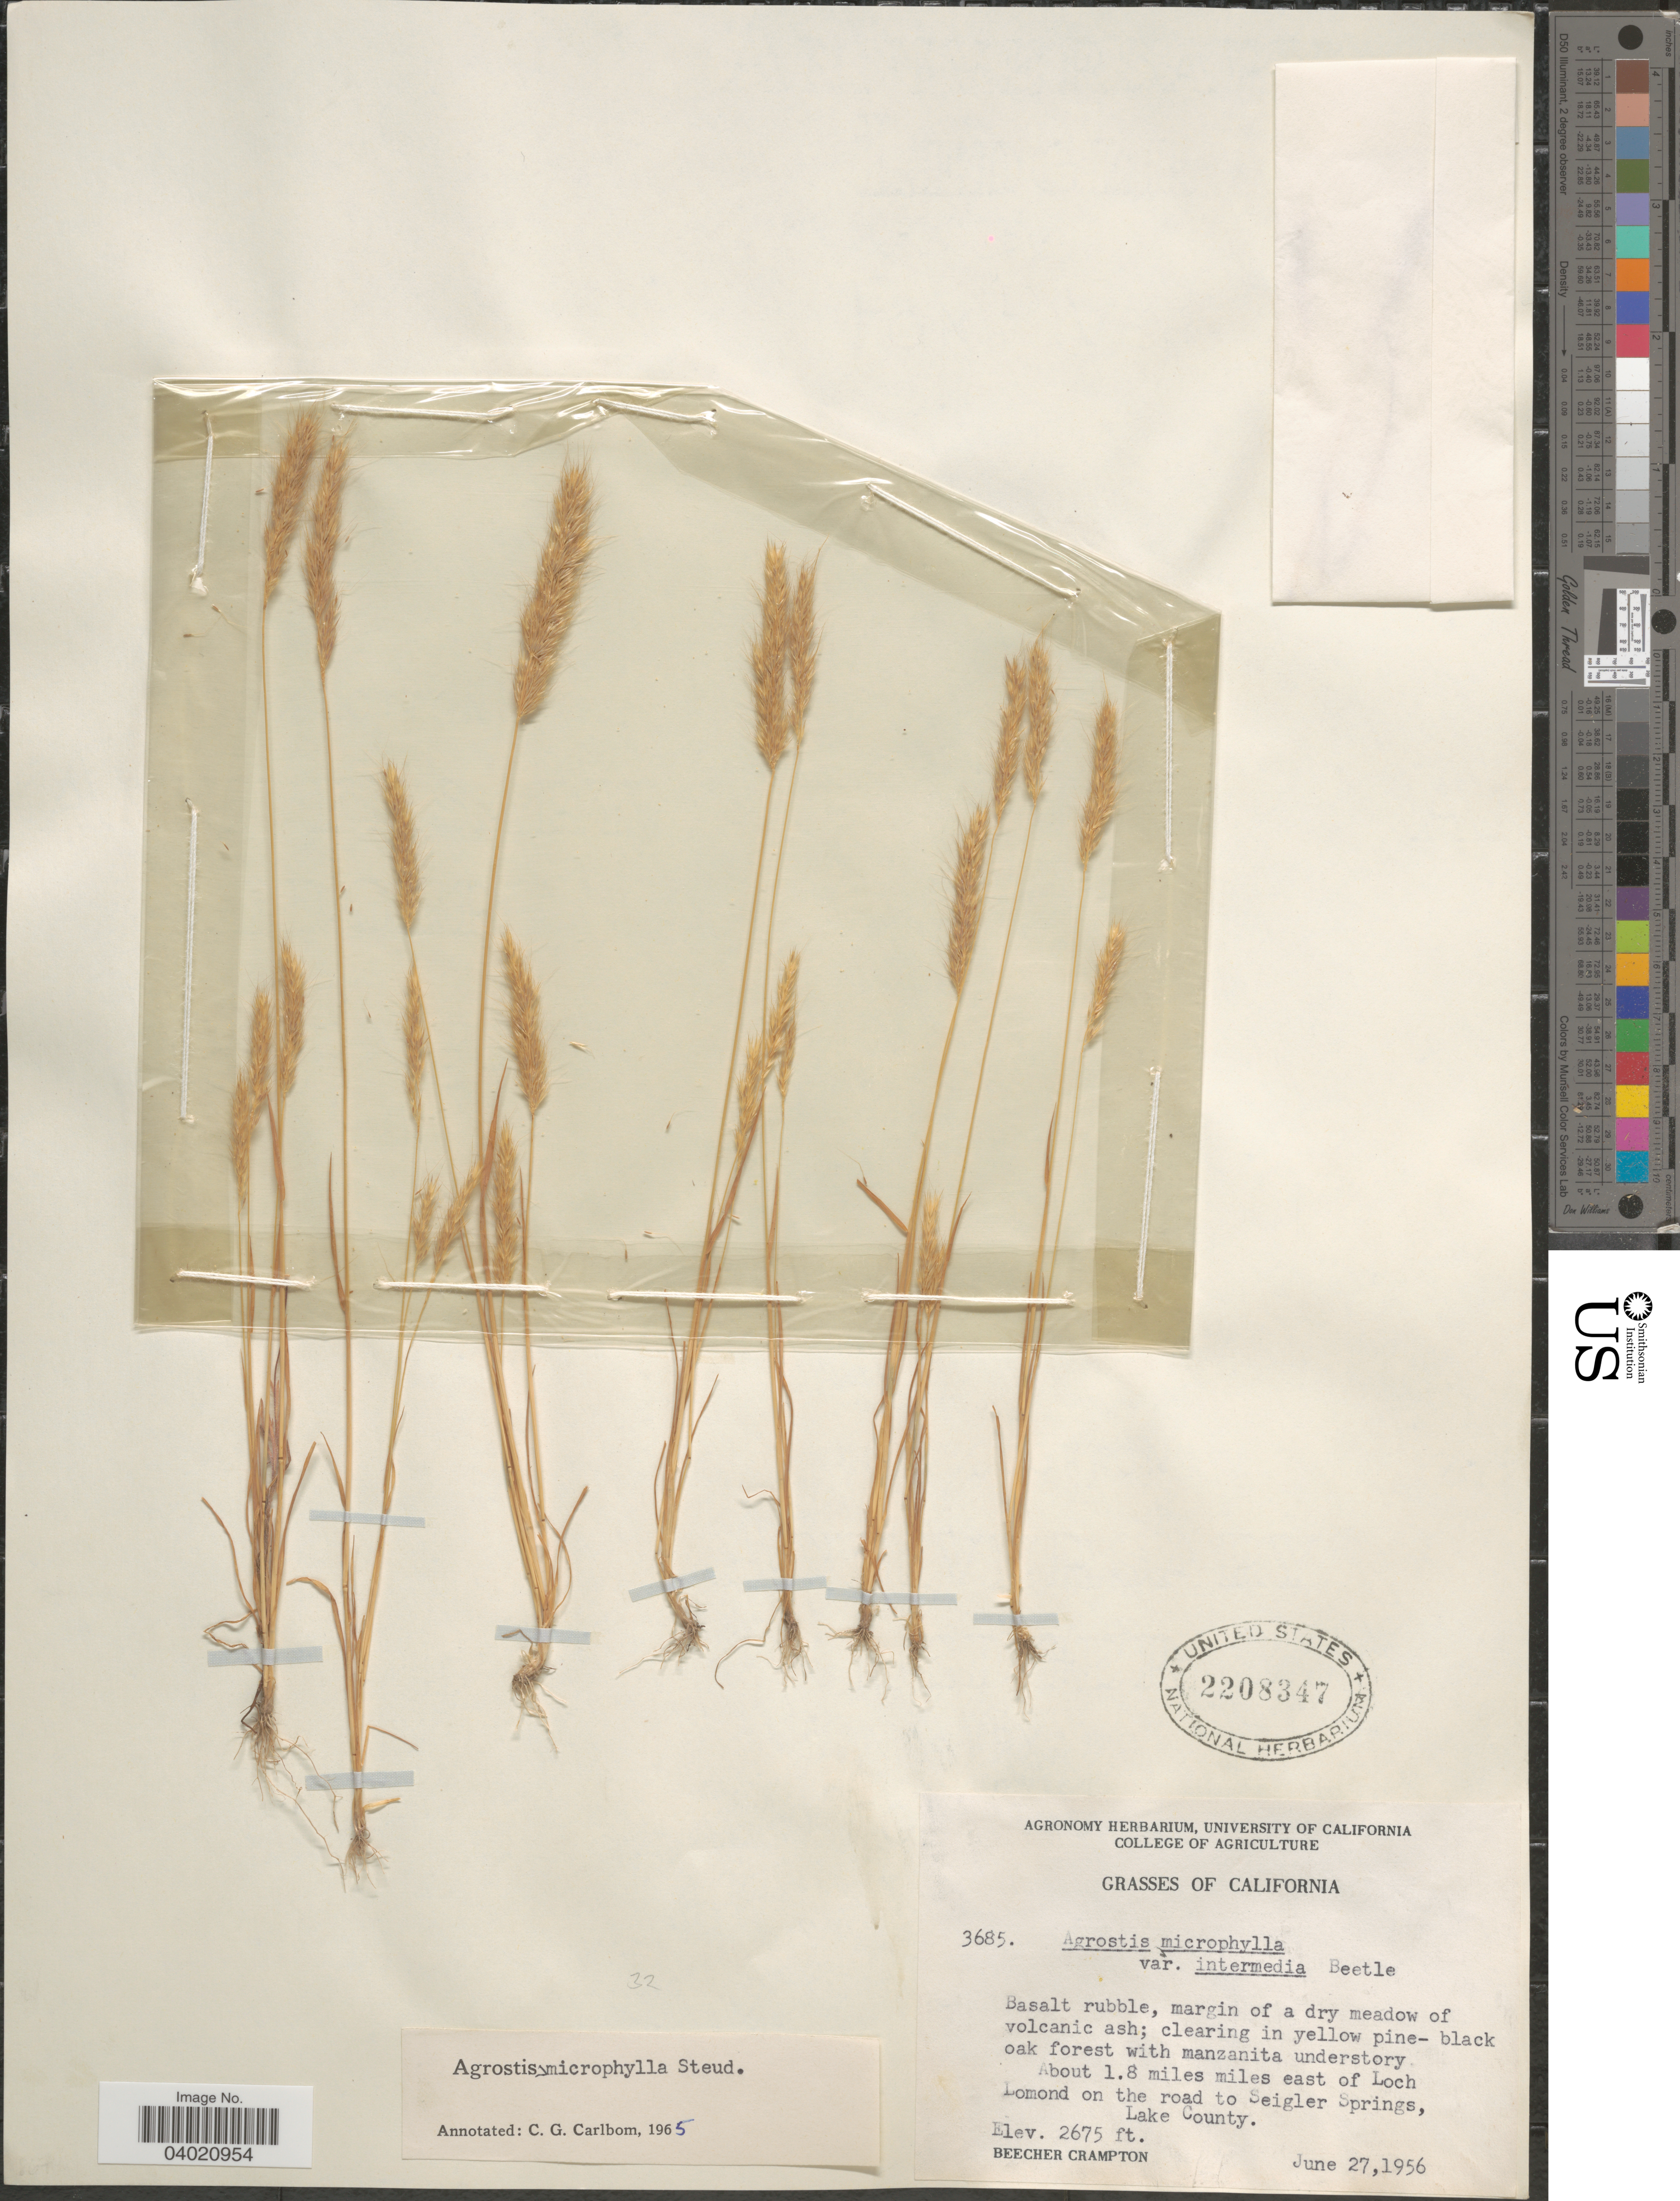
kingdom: Plantae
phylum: Tracheophyta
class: Liliopsida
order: Poales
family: Poaceae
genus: Agrostis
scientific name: Agrostis microphylla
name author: Steud.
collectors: B. Crampton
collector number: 3685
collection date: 1956-06-27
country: United States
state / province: California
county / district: Lake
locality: About 1.8 miles miles east of Loch Lomond on the road to Seigler Springs, Lake County.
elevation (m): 815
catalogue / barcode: US 2208347